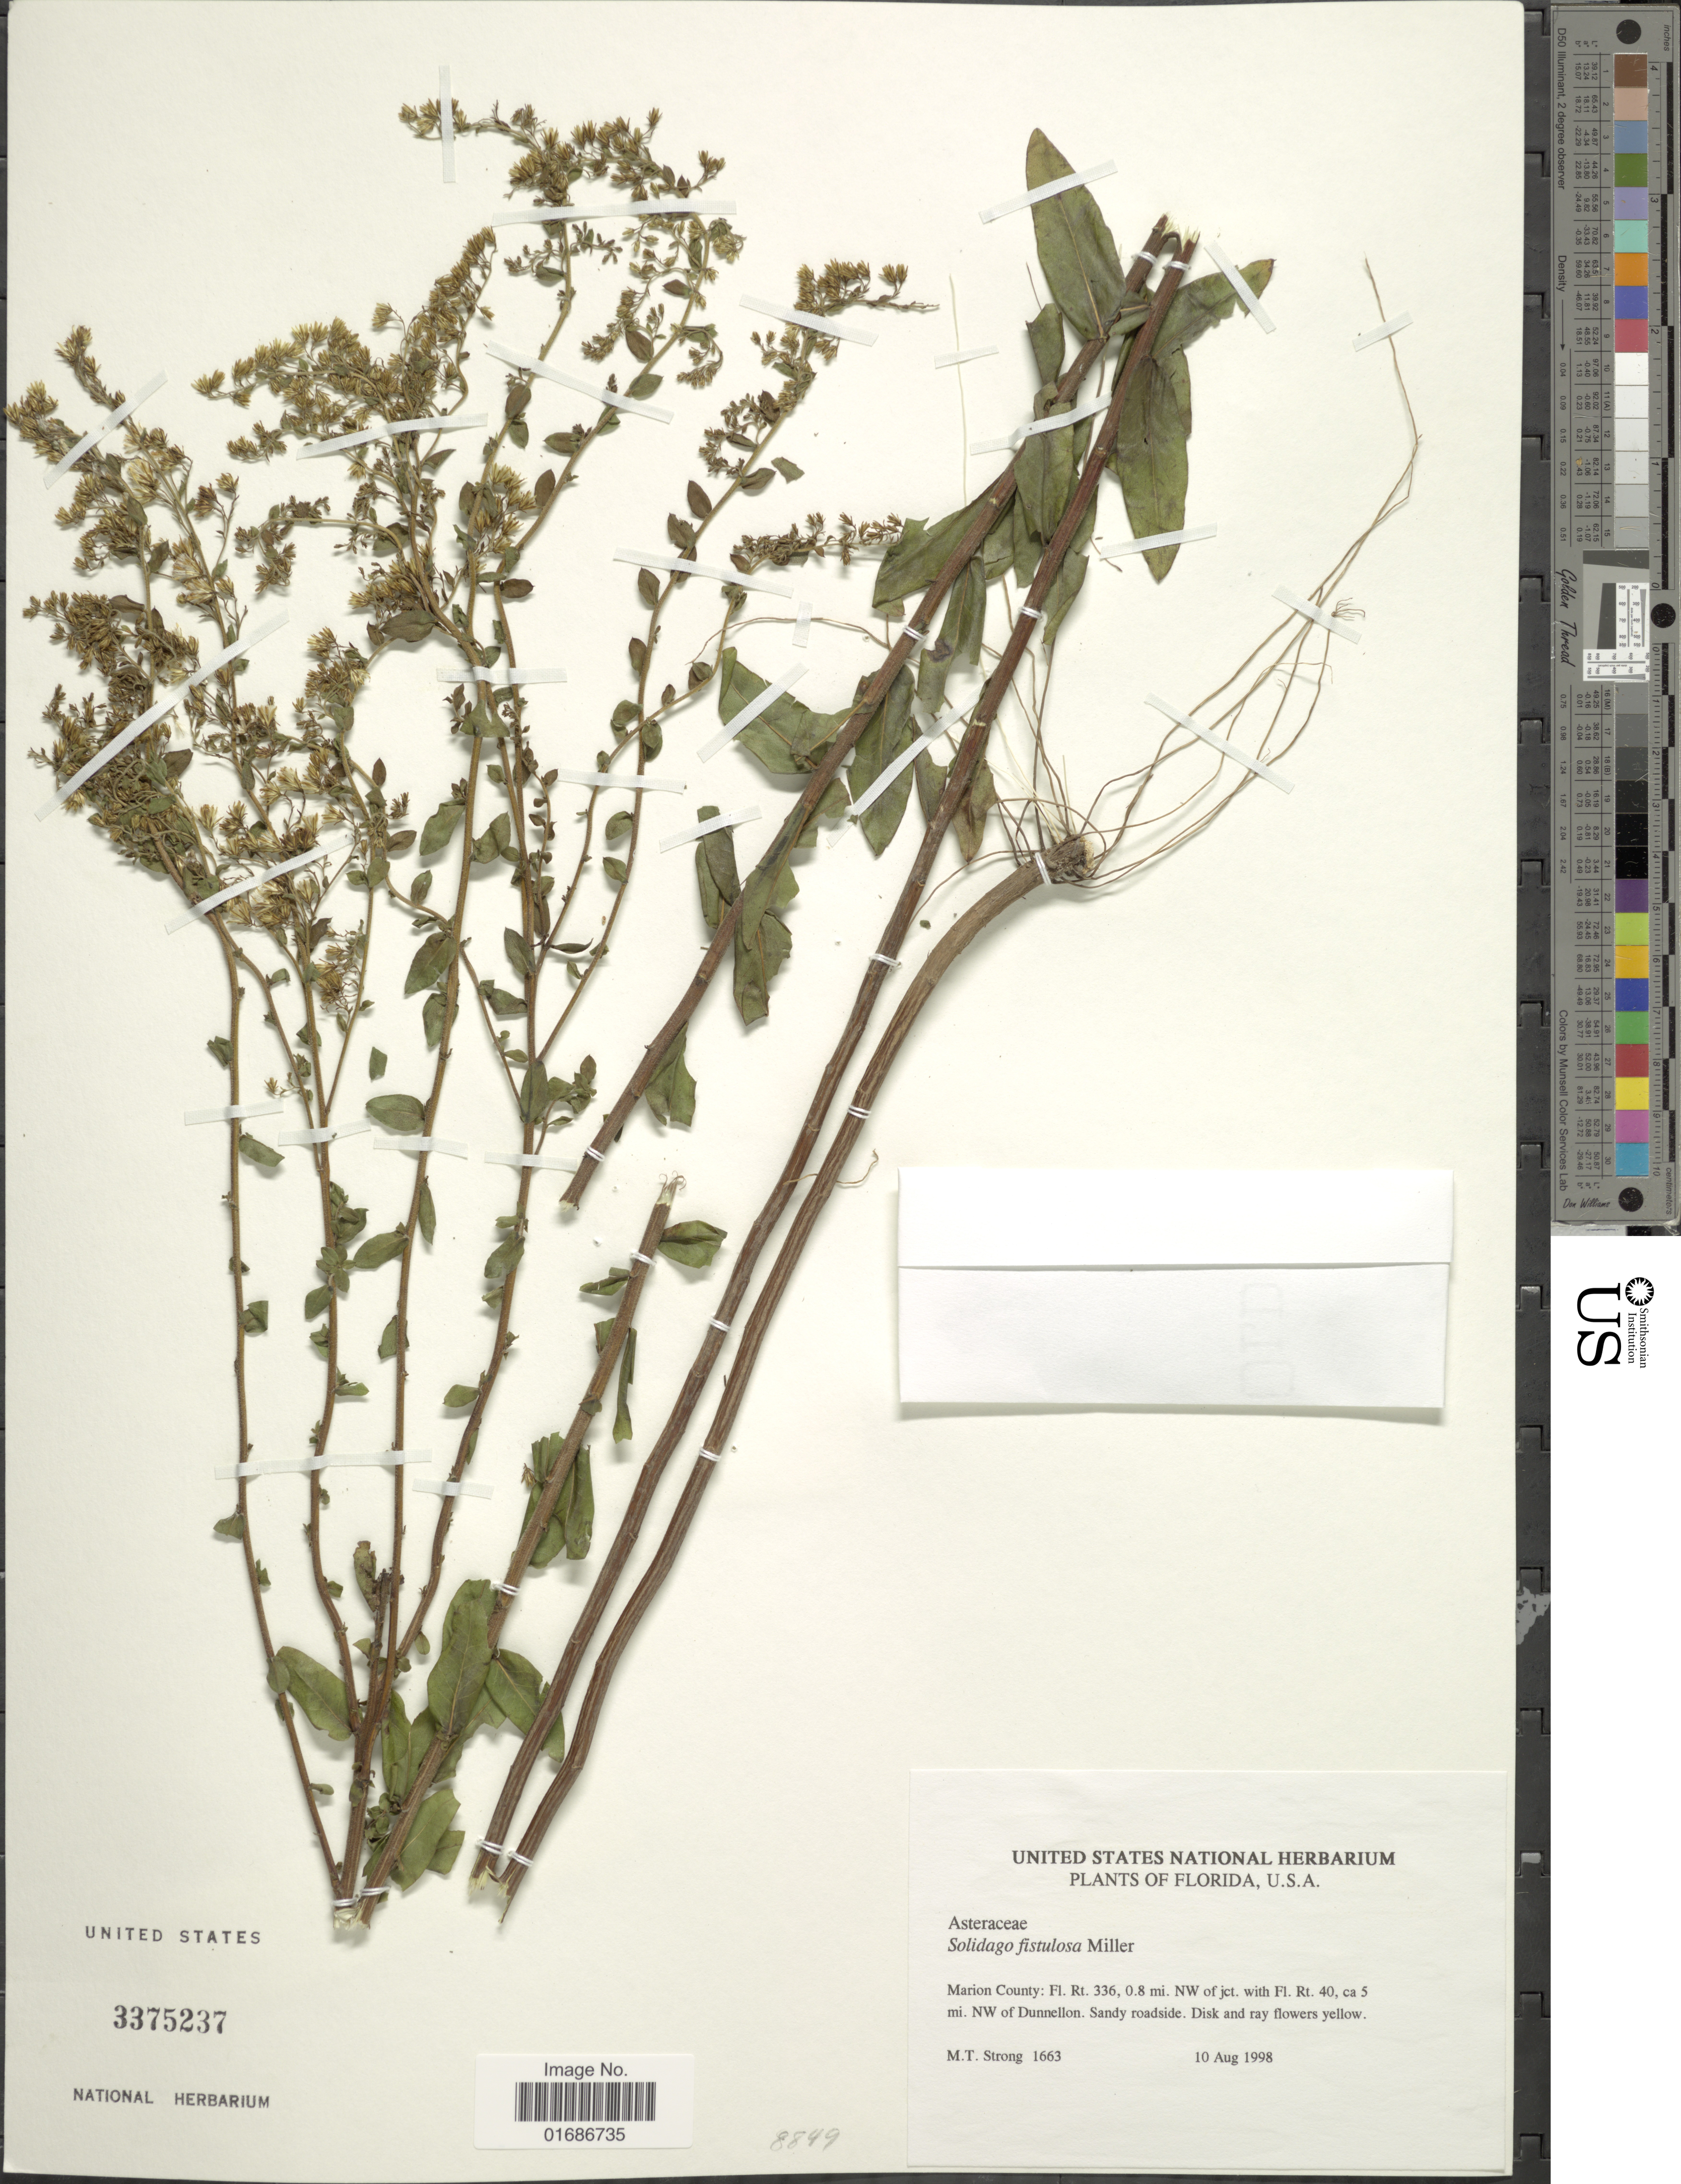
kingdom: Plantae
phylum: Tracheophyta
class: Magnoliopsida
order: Asterales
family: Asteraceae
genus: Solidago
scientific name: Solidago fistulosa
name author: Mill.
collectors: M. T. Strong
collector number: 1663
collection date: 1998-08-10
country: United States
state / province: Florida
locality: Marion County: Fl. Rt. 336, 0.8 mi. NW of jct. with Fl. Rt. 40, 5 mi. NW of Dunnellon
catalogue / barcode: US 3375237